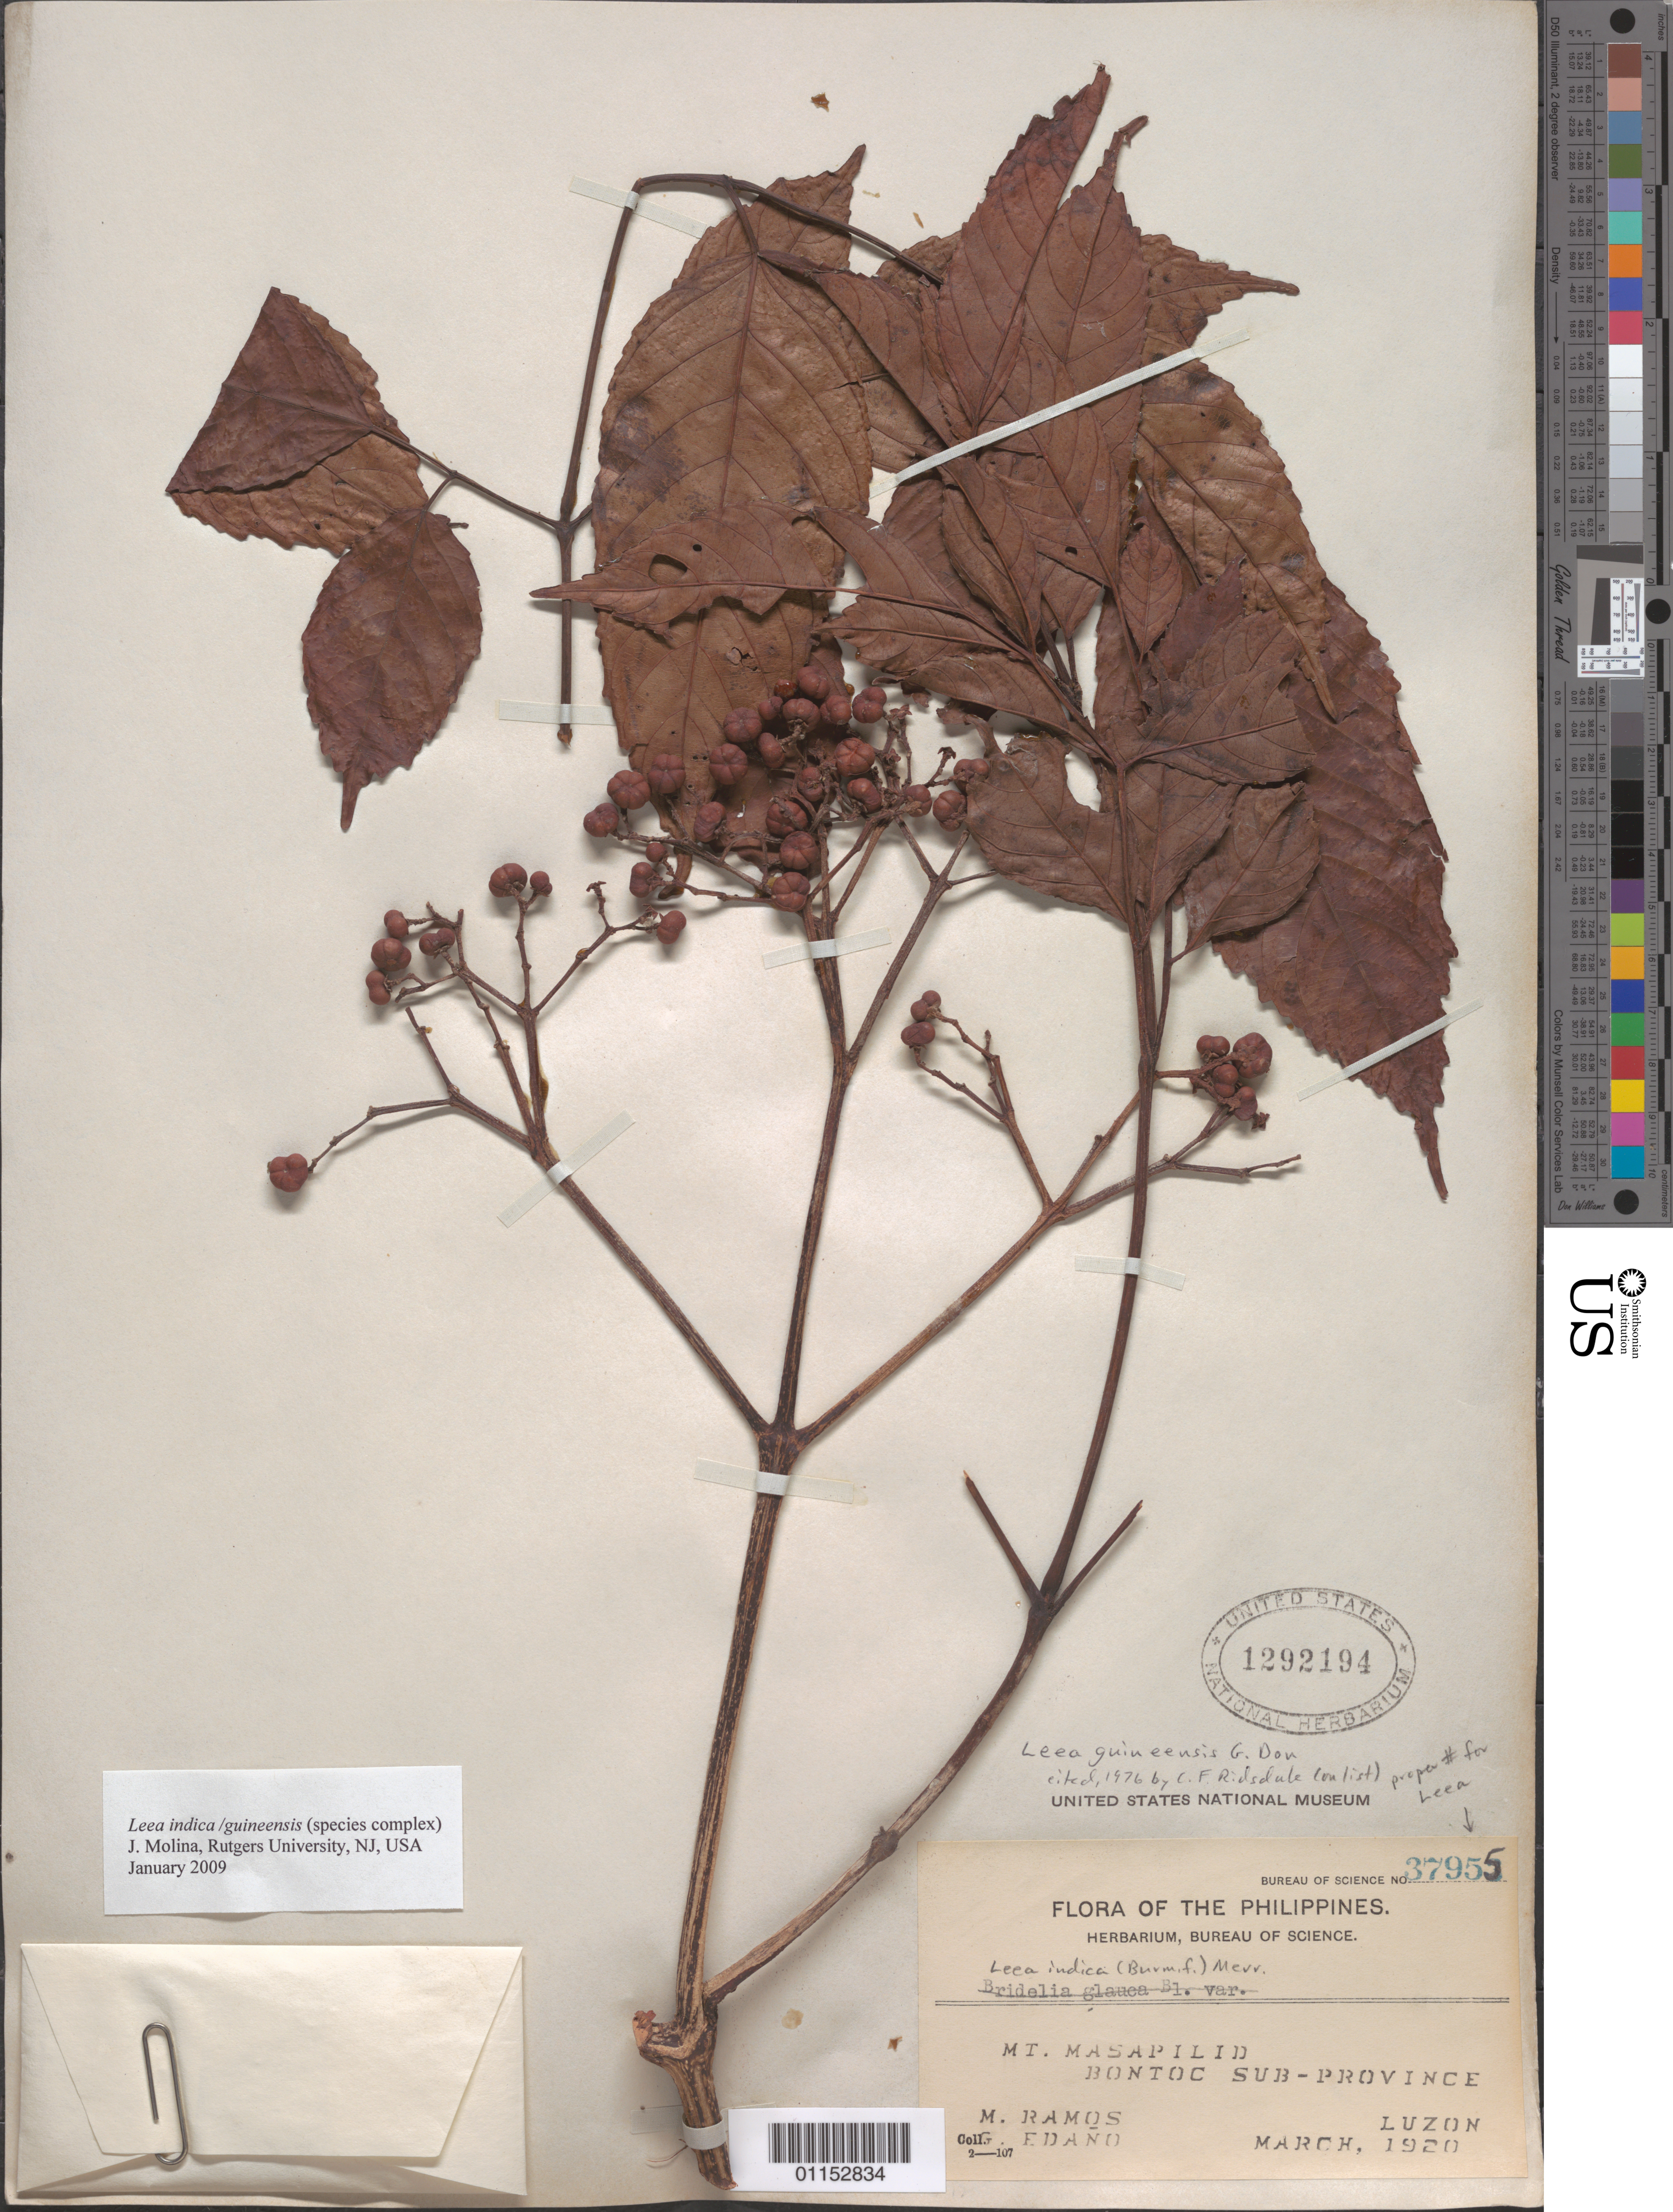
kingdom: Plantae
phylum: Tracheophyta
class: Magnoliopsida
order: Vitales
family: Vitaceae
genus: Leea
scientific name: Leea indica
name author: (Burm. f.) Merr.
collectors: M. Ramos & G. Edaño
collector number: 37955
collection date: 1920-03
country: Philippines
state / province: Cordillera (Administrative Region)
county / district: Mountain province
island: Luzon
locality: Mt Masapilid. Luzon.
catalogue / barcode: US 1292194